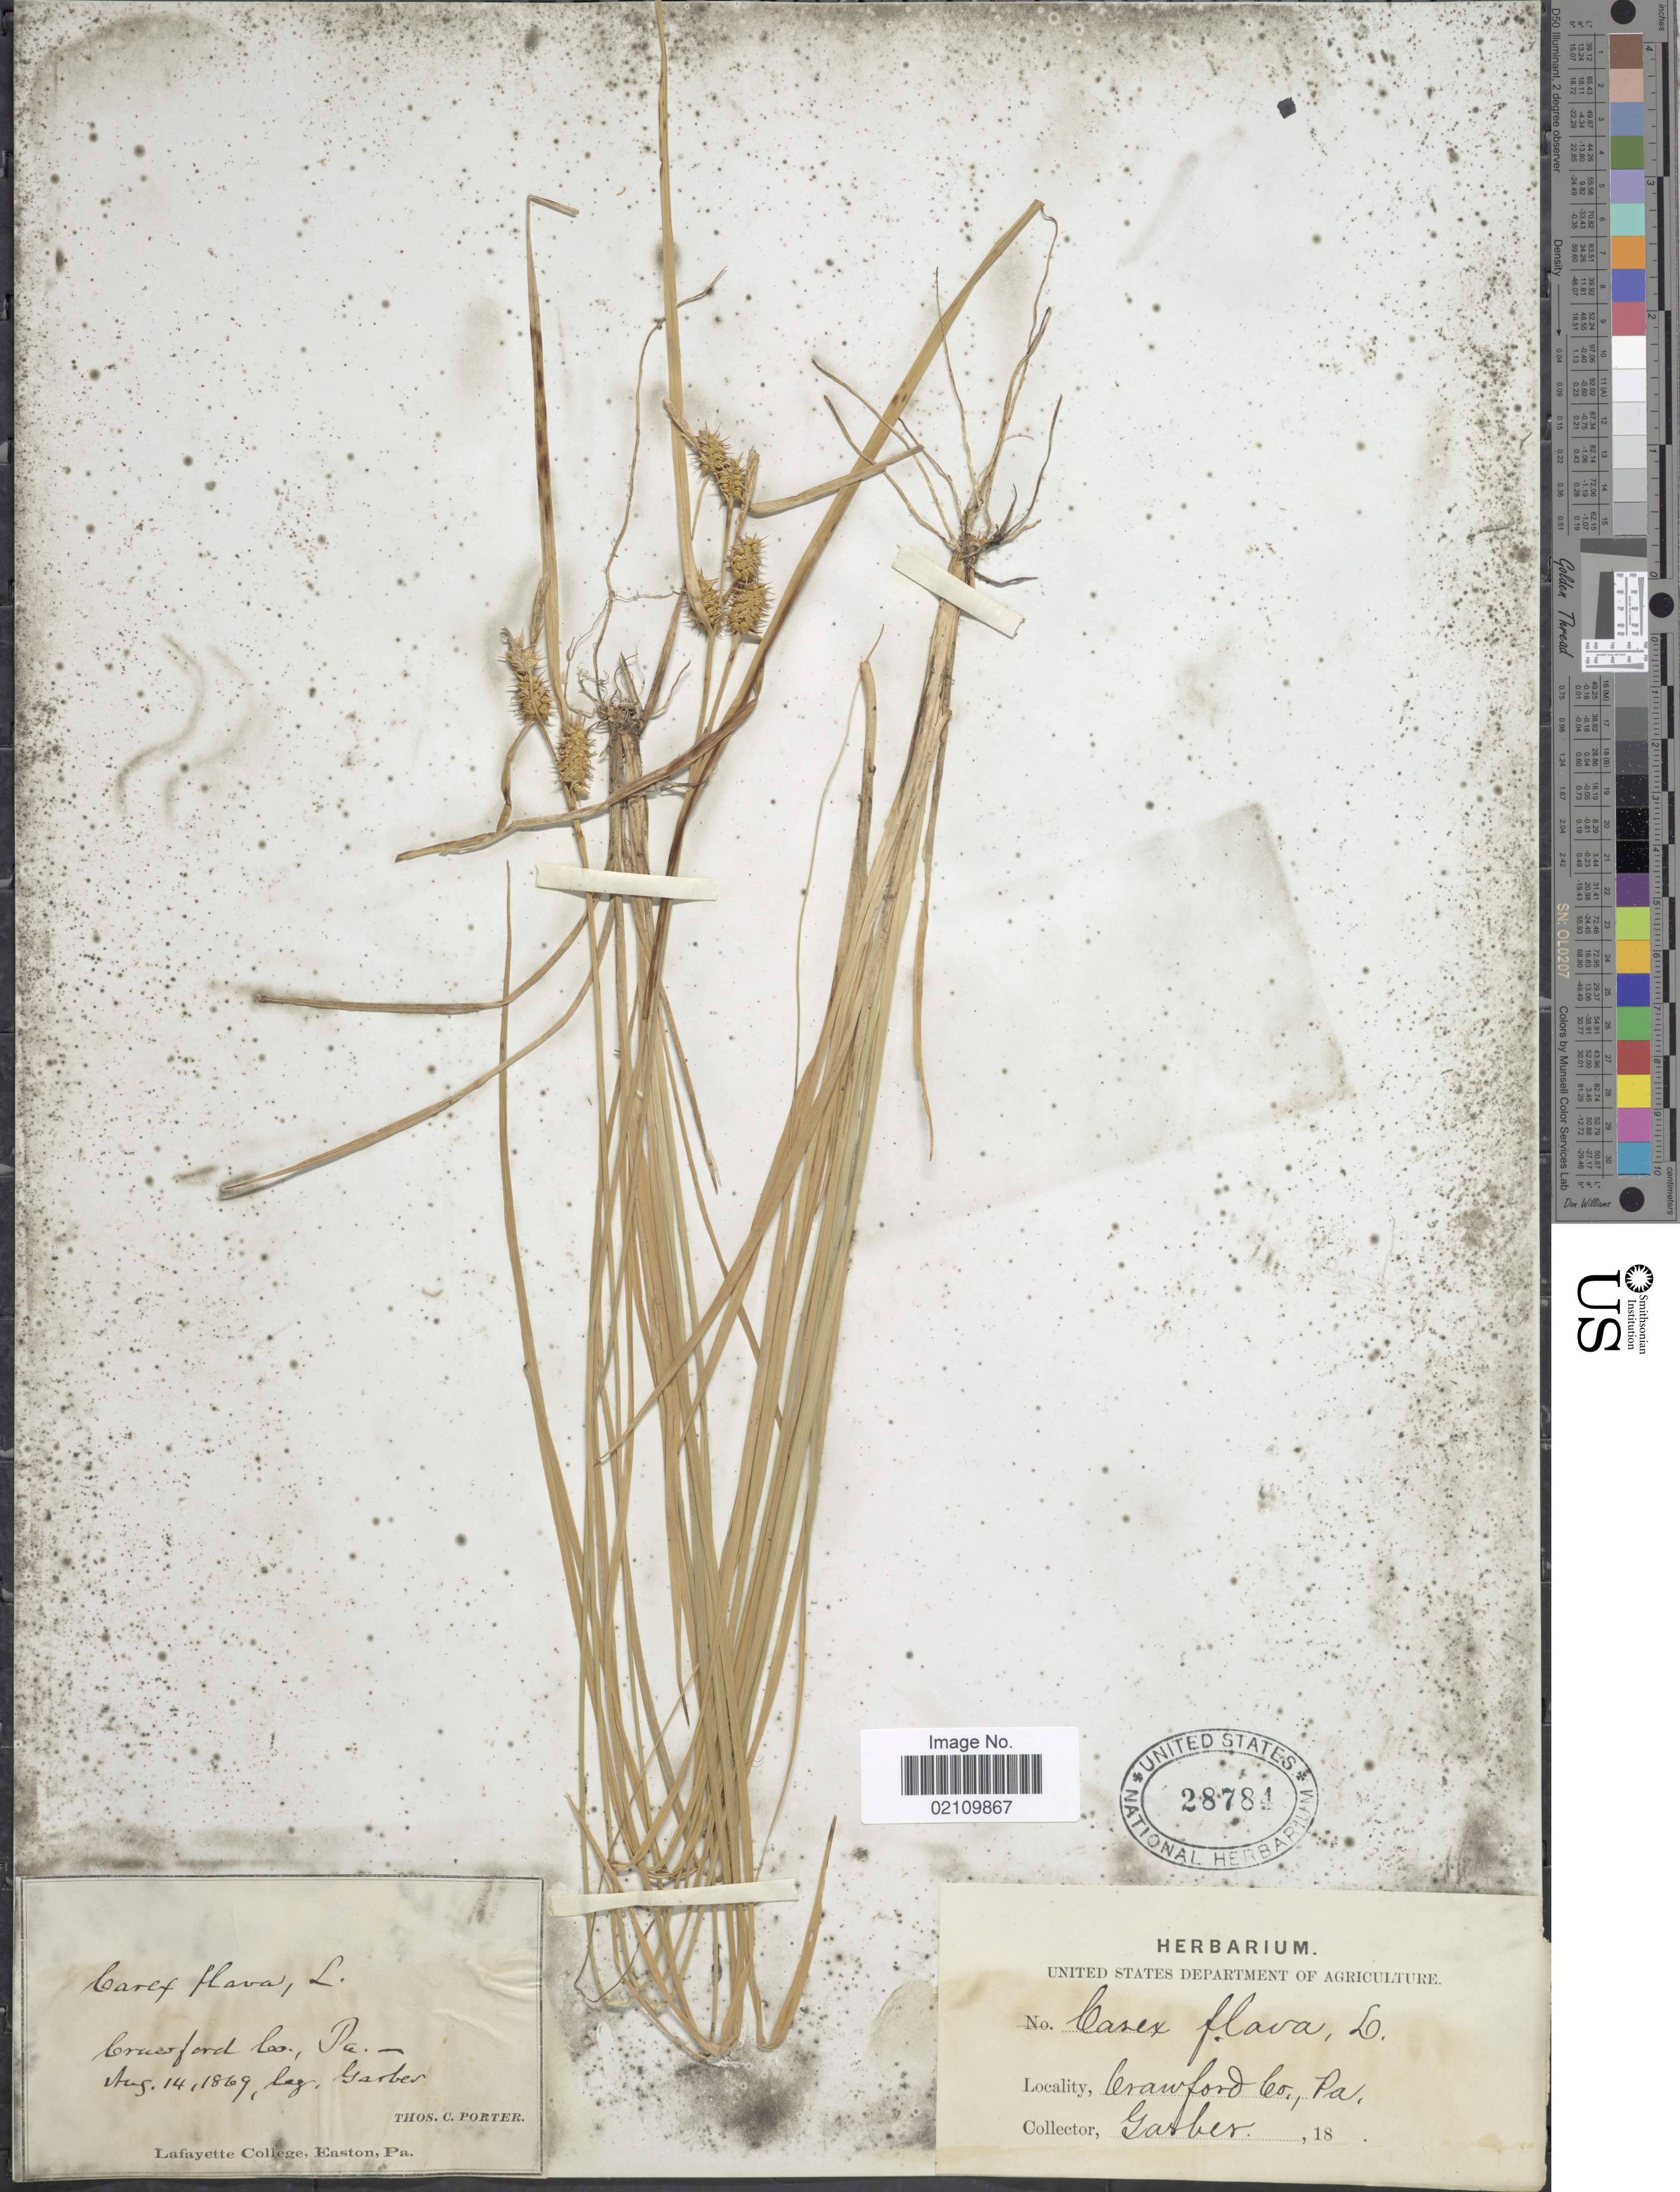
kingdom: Plantae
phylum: Tracheophyta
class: Liliopsida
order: Poales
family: Cyperaceae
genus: Carex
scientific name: Carex flava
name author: L.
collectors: -- Garber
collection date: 1869-08-14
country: United States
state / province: Pennsylvania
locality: Crawford Co.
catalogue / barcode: US 28784